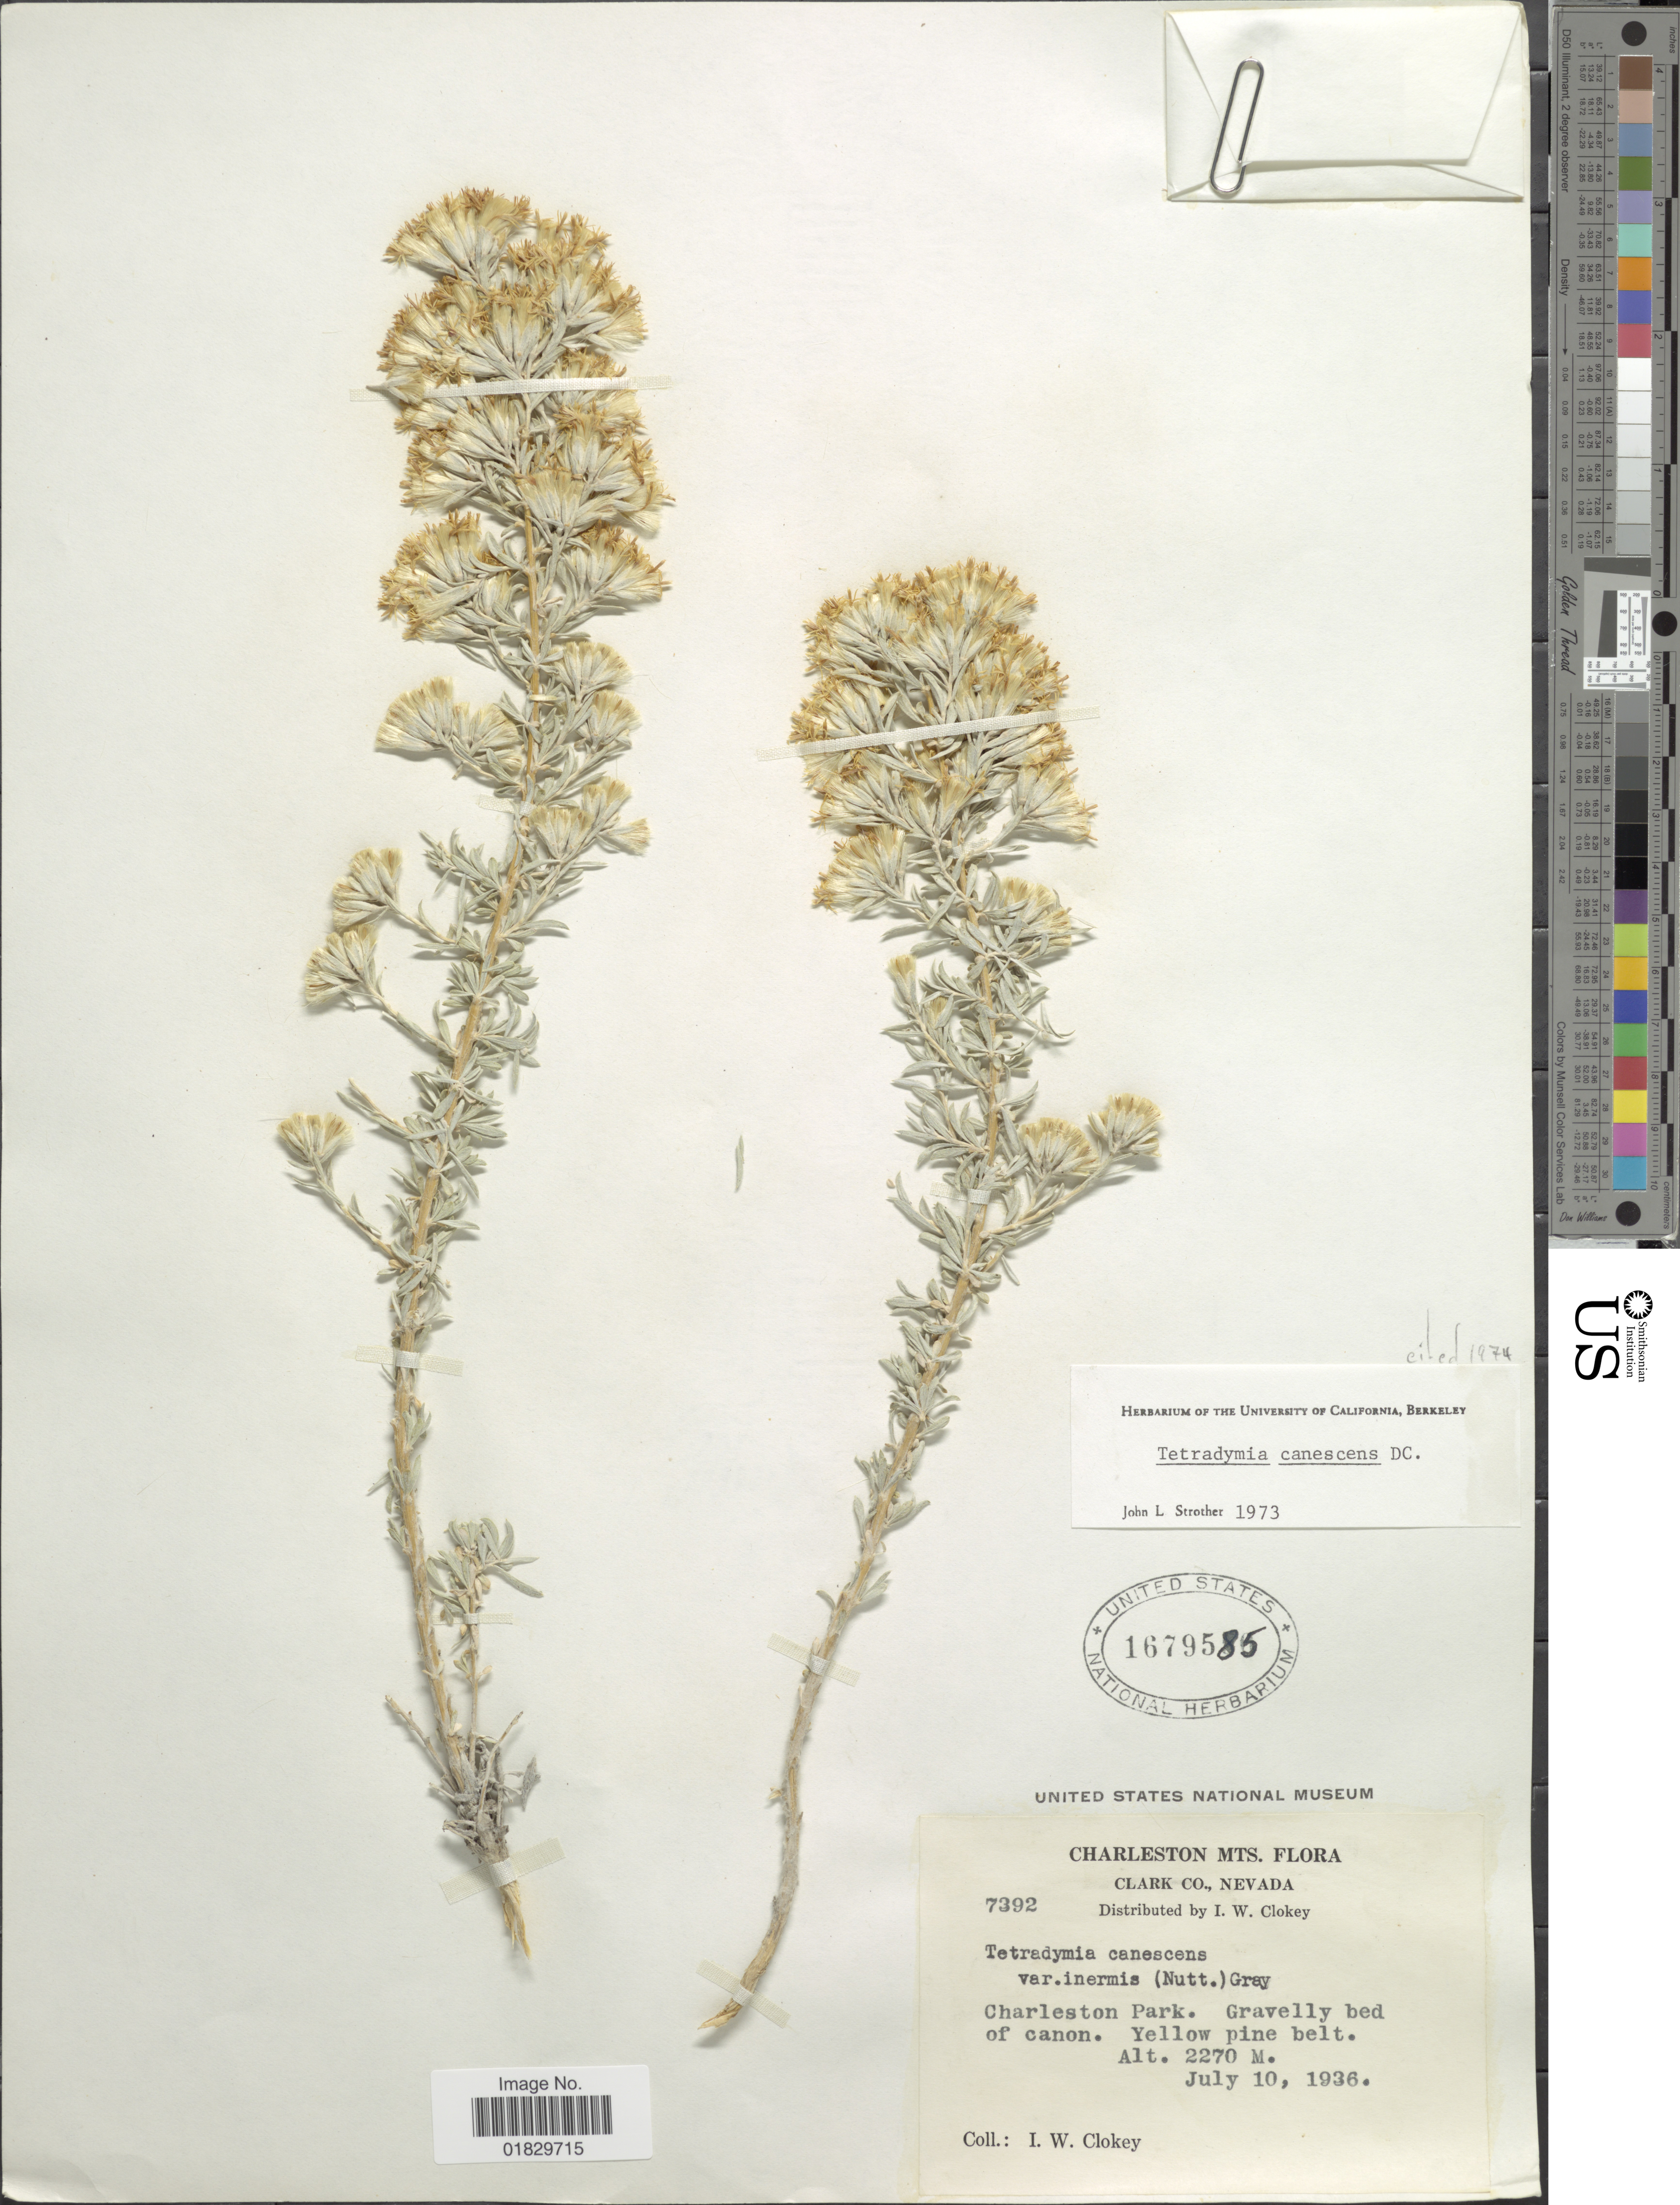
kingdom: Plantae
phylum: Tracheophyta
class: Magnoliopsida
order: Asterales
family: Asteraceae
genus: Tetradymia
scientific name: Tetradymia canescens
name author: DC.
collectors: I. W. Clokey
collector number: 7392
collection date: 1936-07-10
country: United States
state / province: Nevada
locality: Charleston Mts., Clark Co., Nevada. Charleston Park. Gravelly bed of canon.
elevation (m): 2270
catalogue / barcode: US 1679585